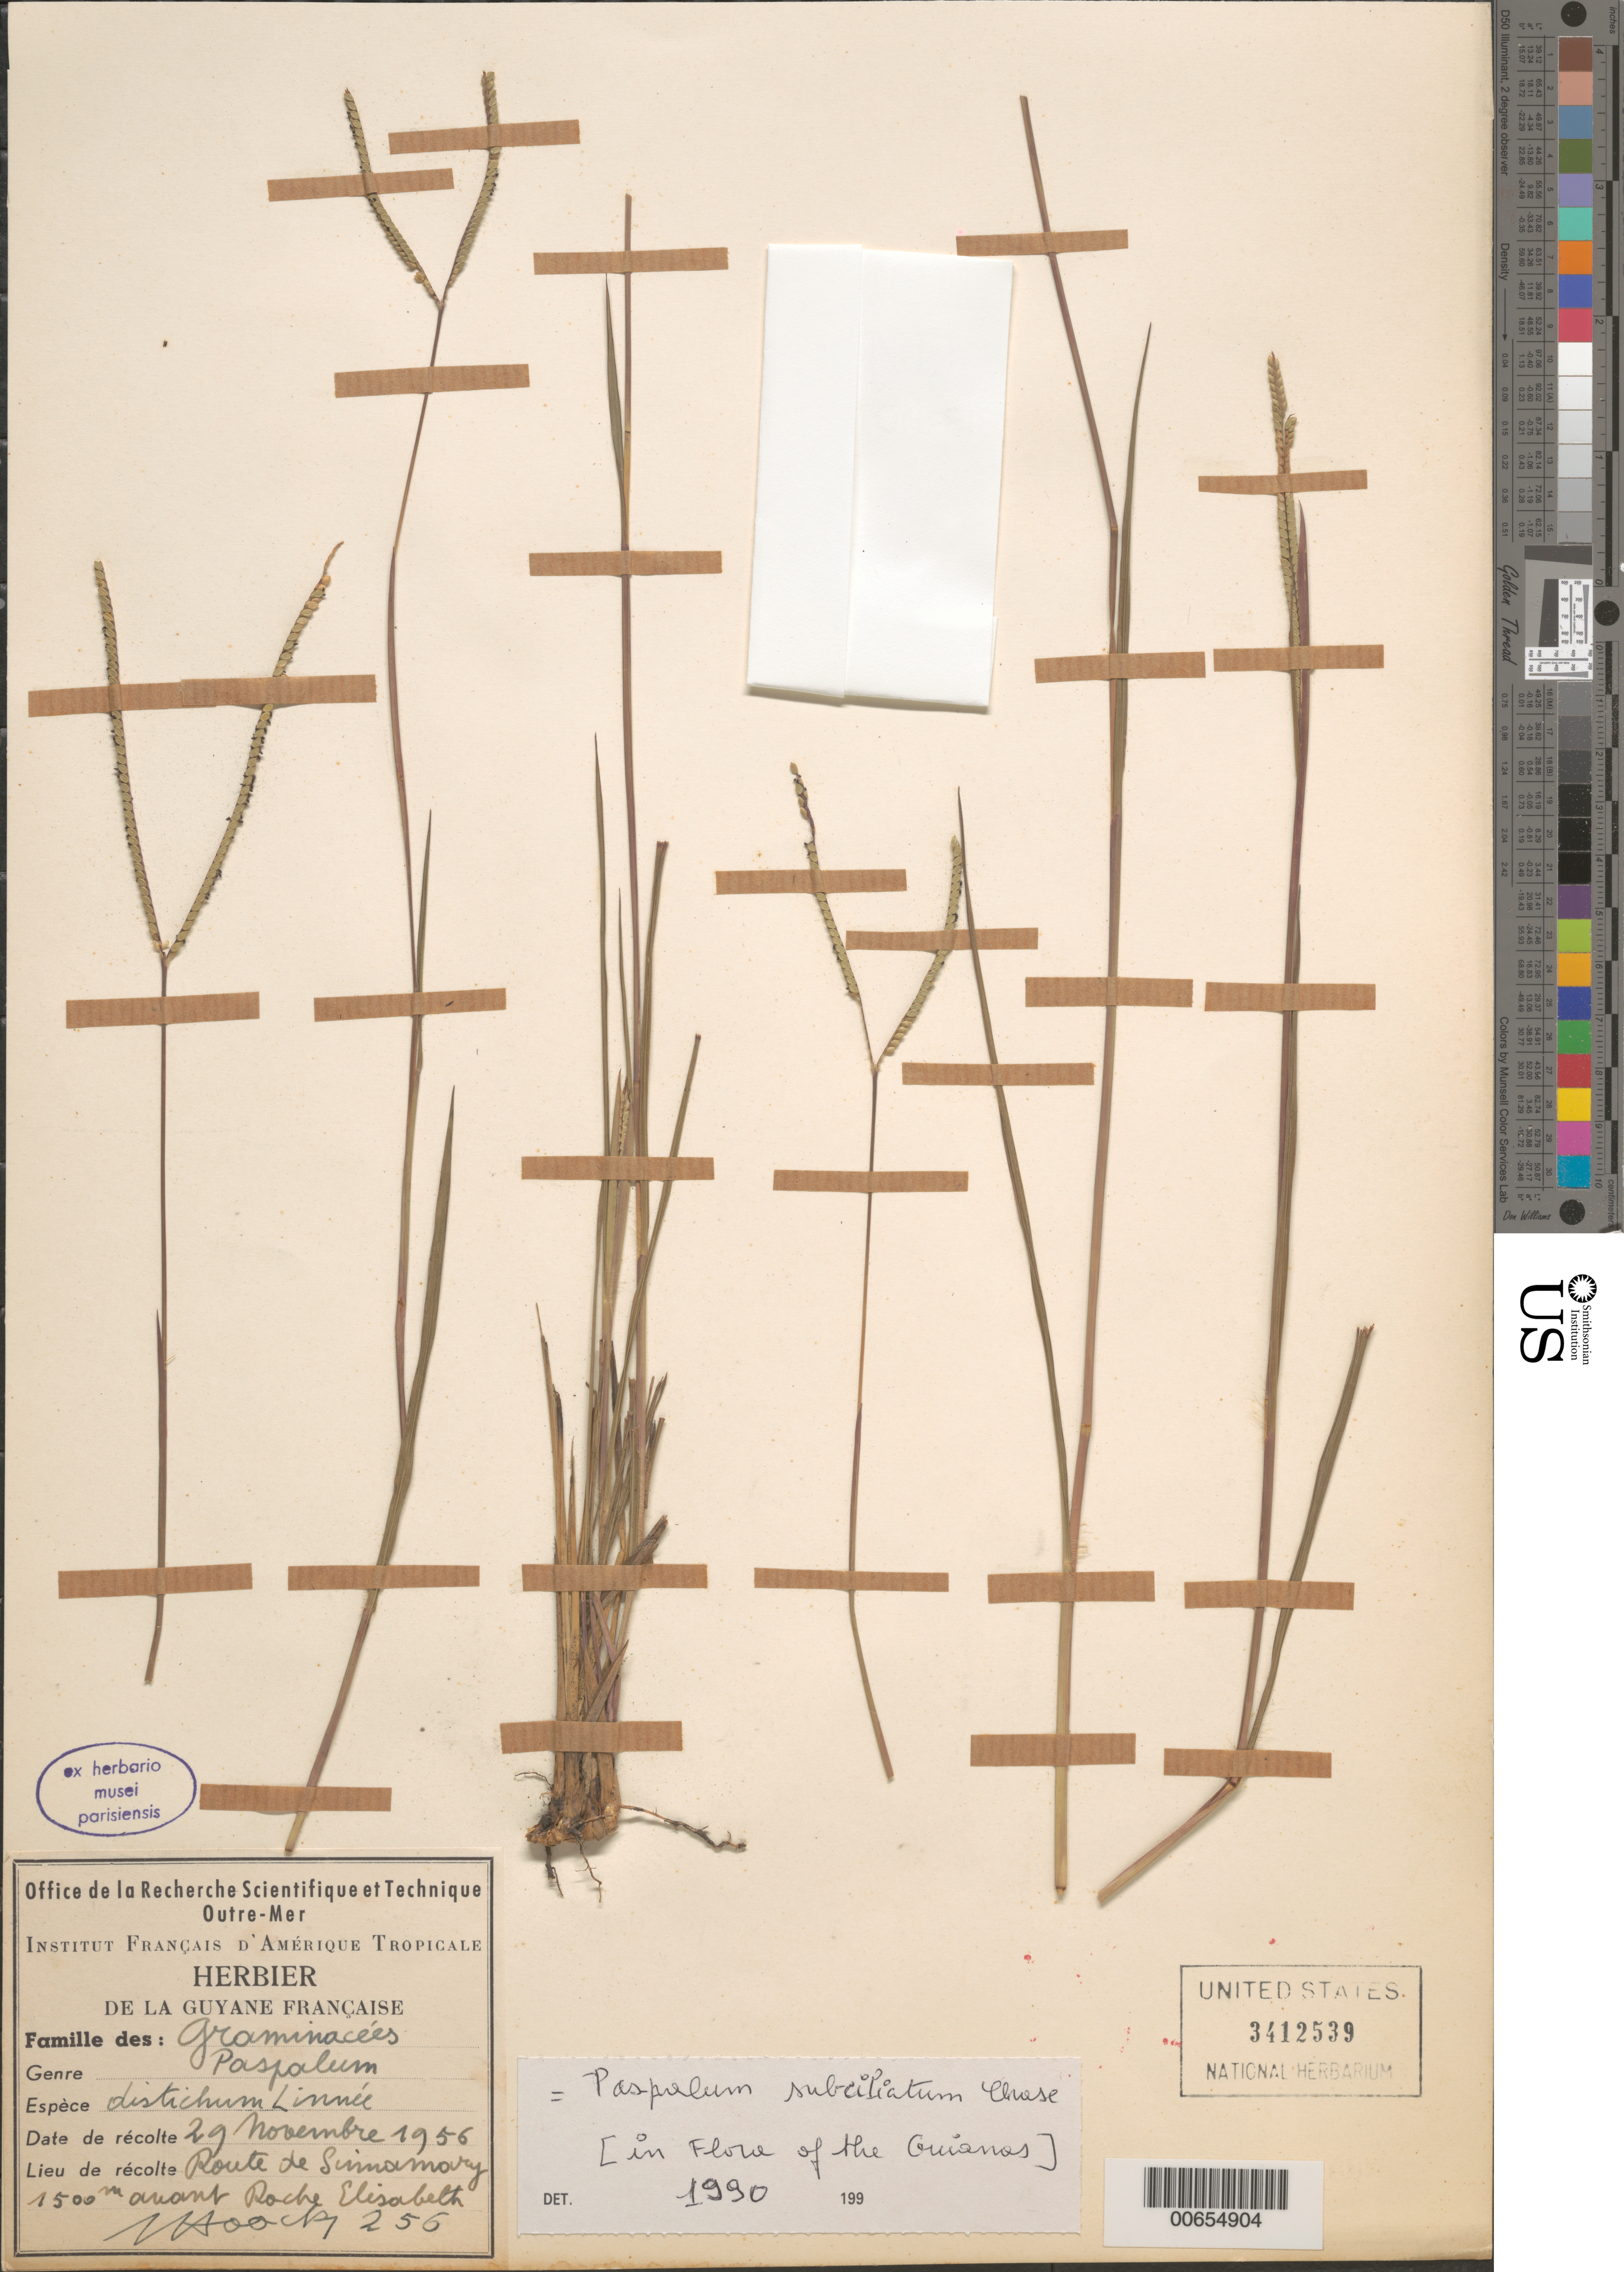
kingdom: Plantae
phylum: Tracheophyta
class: Liliopsida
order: Poales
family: Poaceae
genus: Paspalum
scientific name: Paspalum subciliatum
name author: Chase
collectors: J. Hoock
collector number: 256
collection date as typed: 29-Nov-56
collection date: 1956-11-29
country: French Guiana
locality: Route de Sinnamary, Roche Elisabeth, 1500 m avant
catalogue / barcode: US 3412539